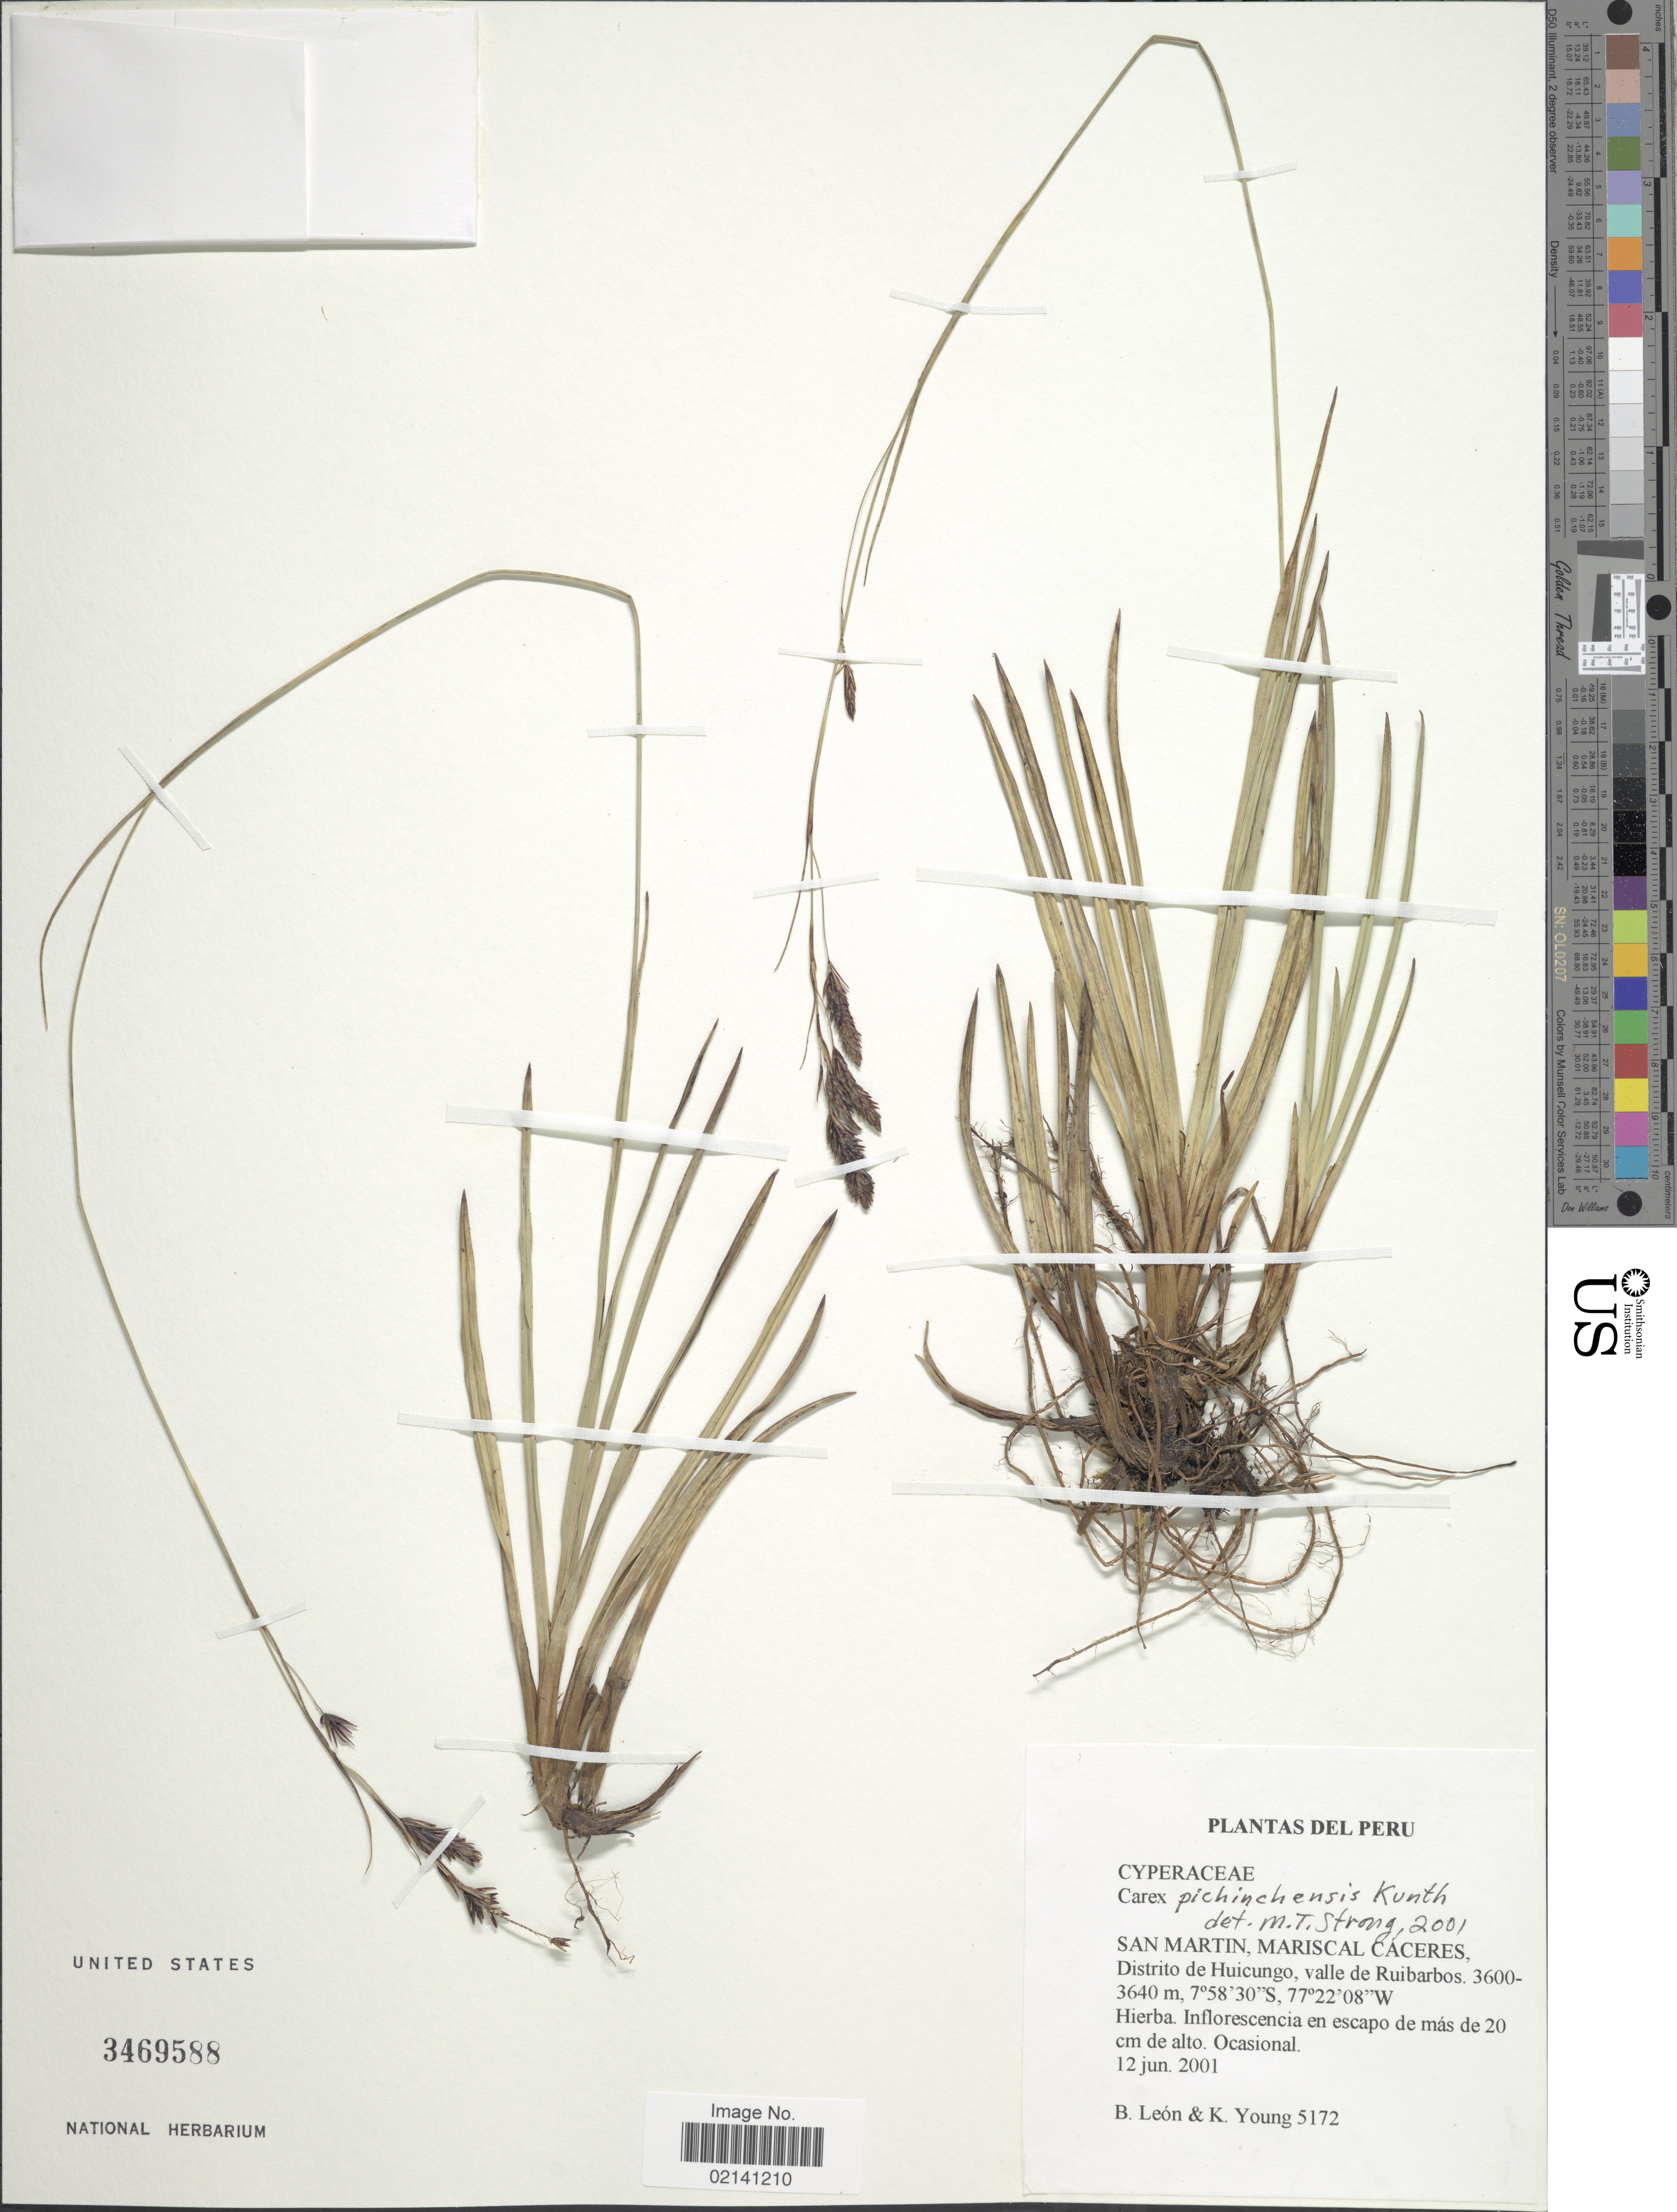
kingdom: Plantae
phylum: Tracheophyta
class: Liliopsida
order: Poales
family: Cyperaceae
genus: Carex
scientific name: Carex hebetata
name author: Boott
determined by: Jimnéz-Mejias, Pedro, (UPOS), Universidad Pablo de Olavide (SPAIN)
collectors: B. León & K. Young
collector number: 5172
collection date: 2001-06-12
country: Peru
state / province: San Martín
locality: Mariscal Caceres, Distrito de Huicungo, valle de Ruibarbos.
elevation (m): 3600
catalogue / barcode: US 3469588